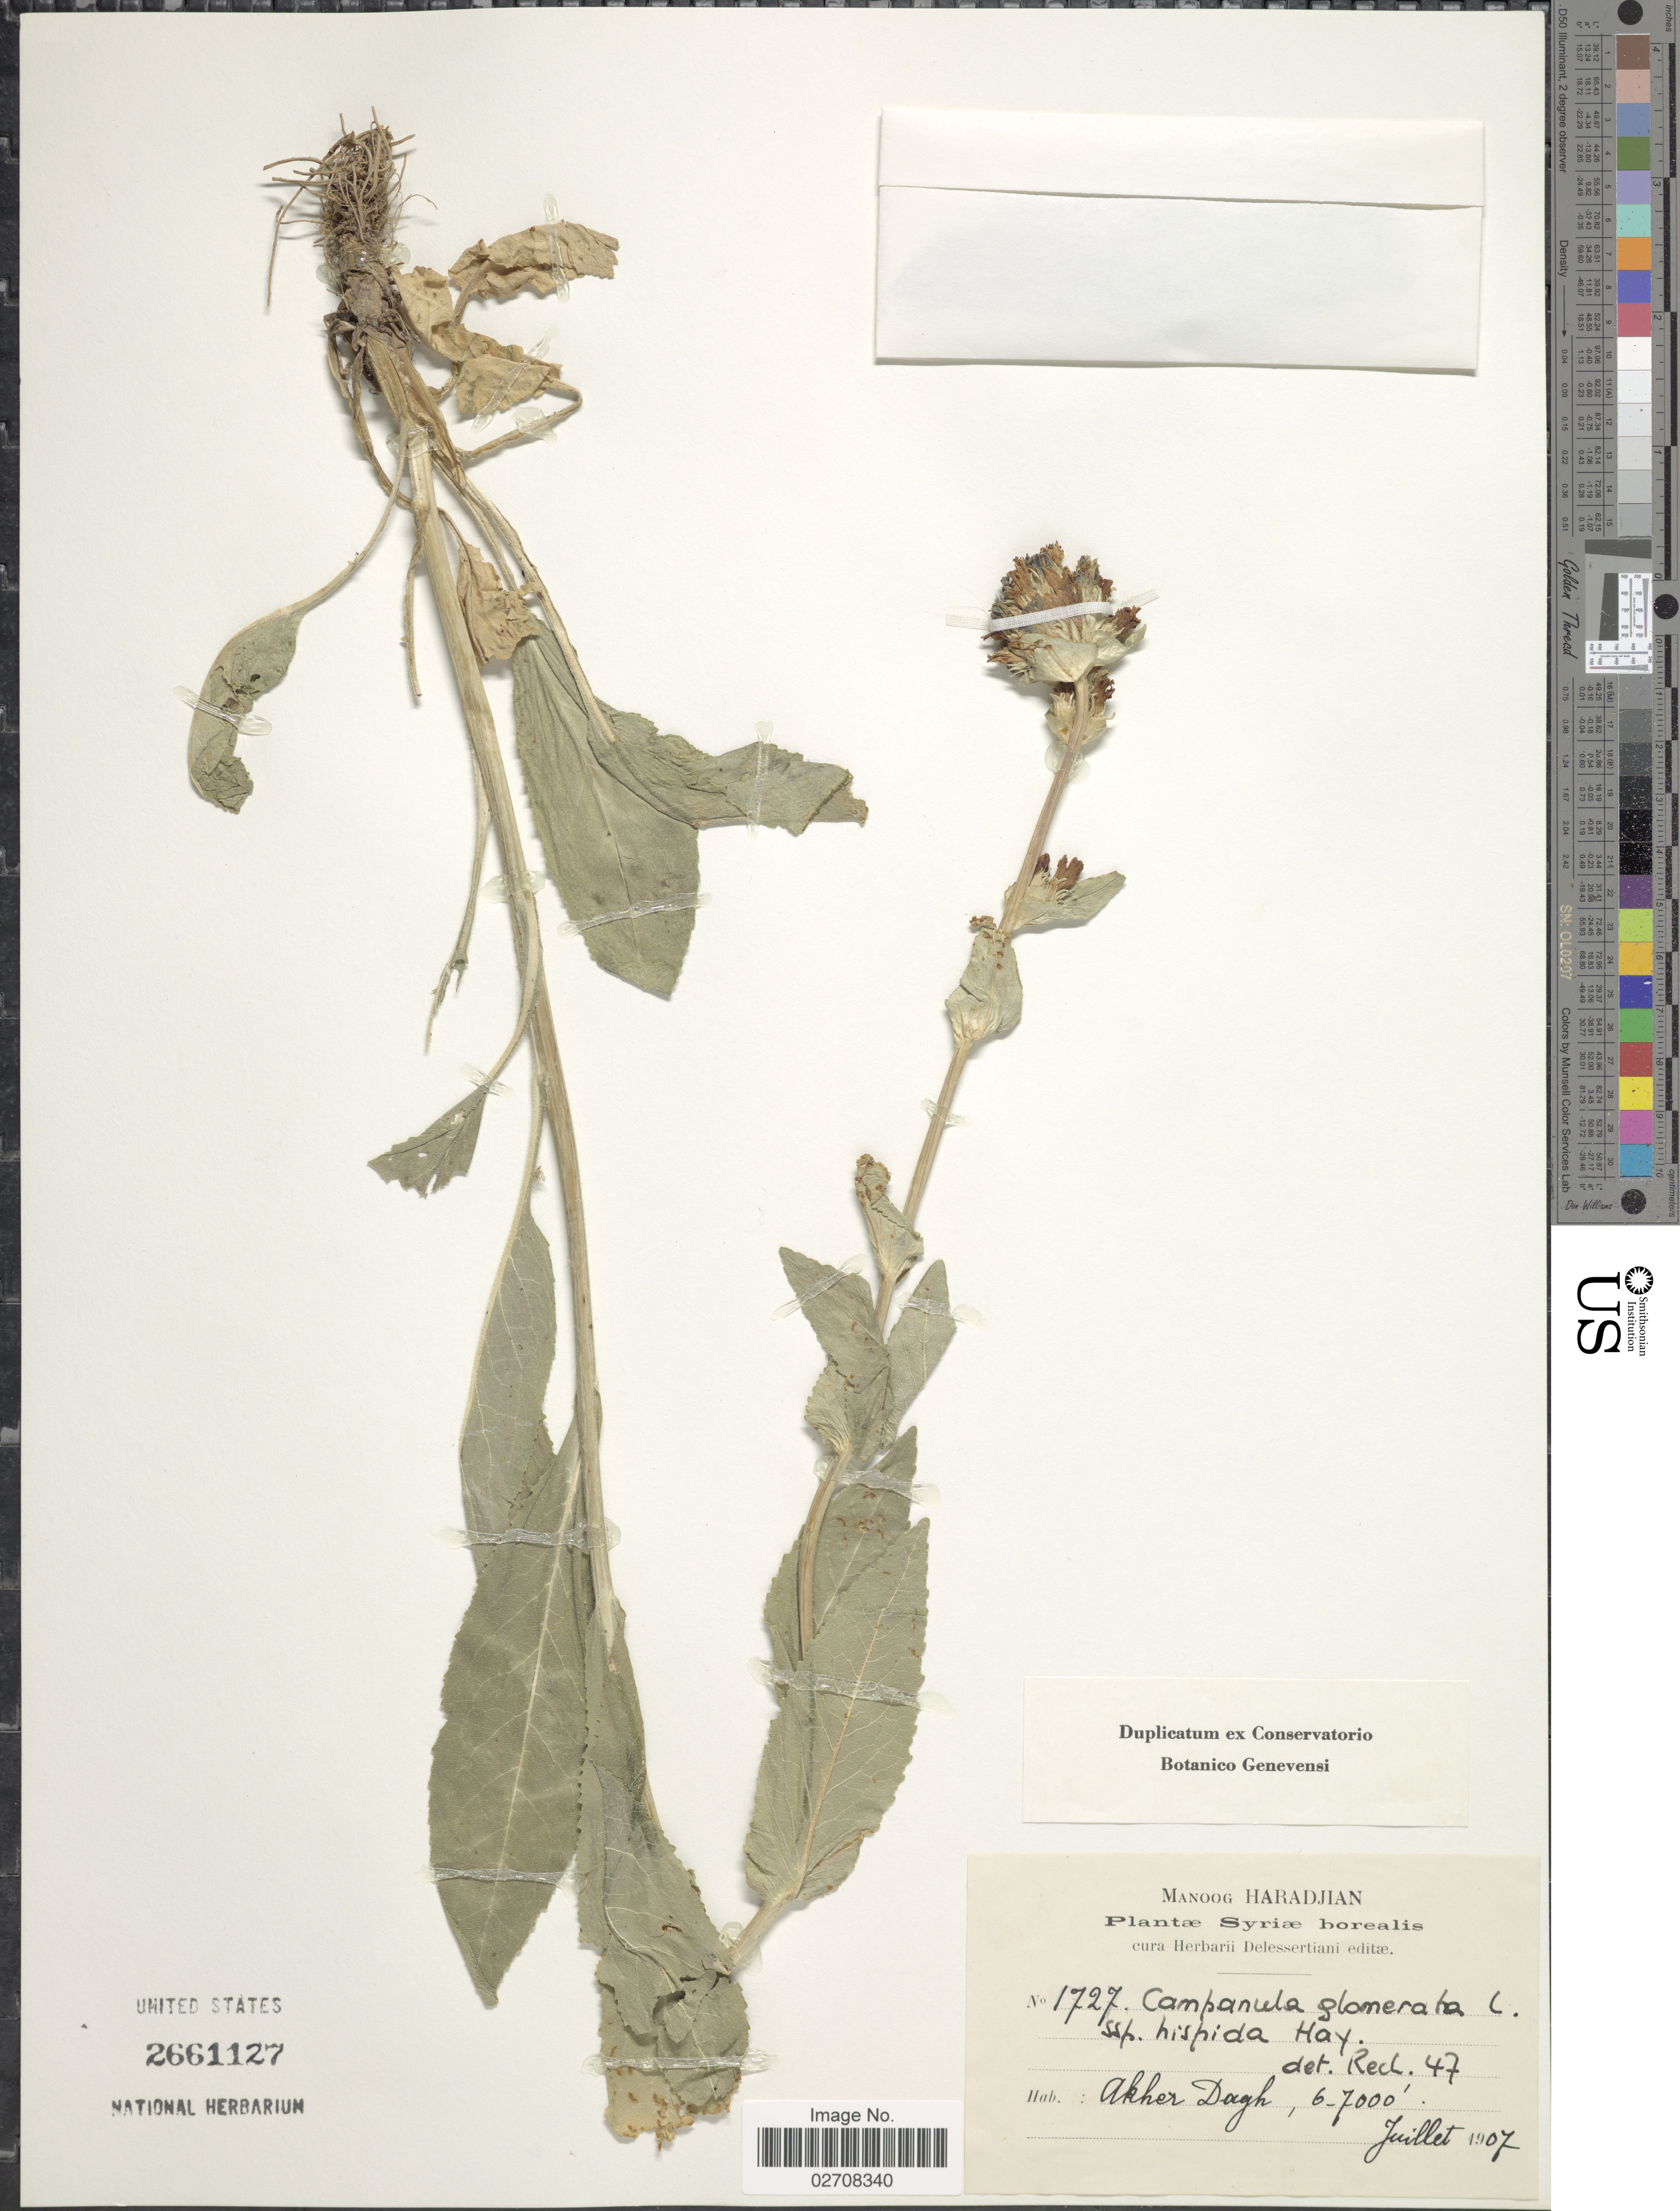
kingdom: Plantae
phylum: Tracheophyta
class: Magnoliopsida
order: Asterales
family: Campanulaceae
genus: Campanula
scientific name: Campanula glomerata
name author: L.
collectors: M. Haradjian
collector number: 1727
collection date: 1907-07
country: Syria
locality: Syriae borealis. Akher Dagh.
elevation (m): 1829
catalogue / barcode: US 2661127